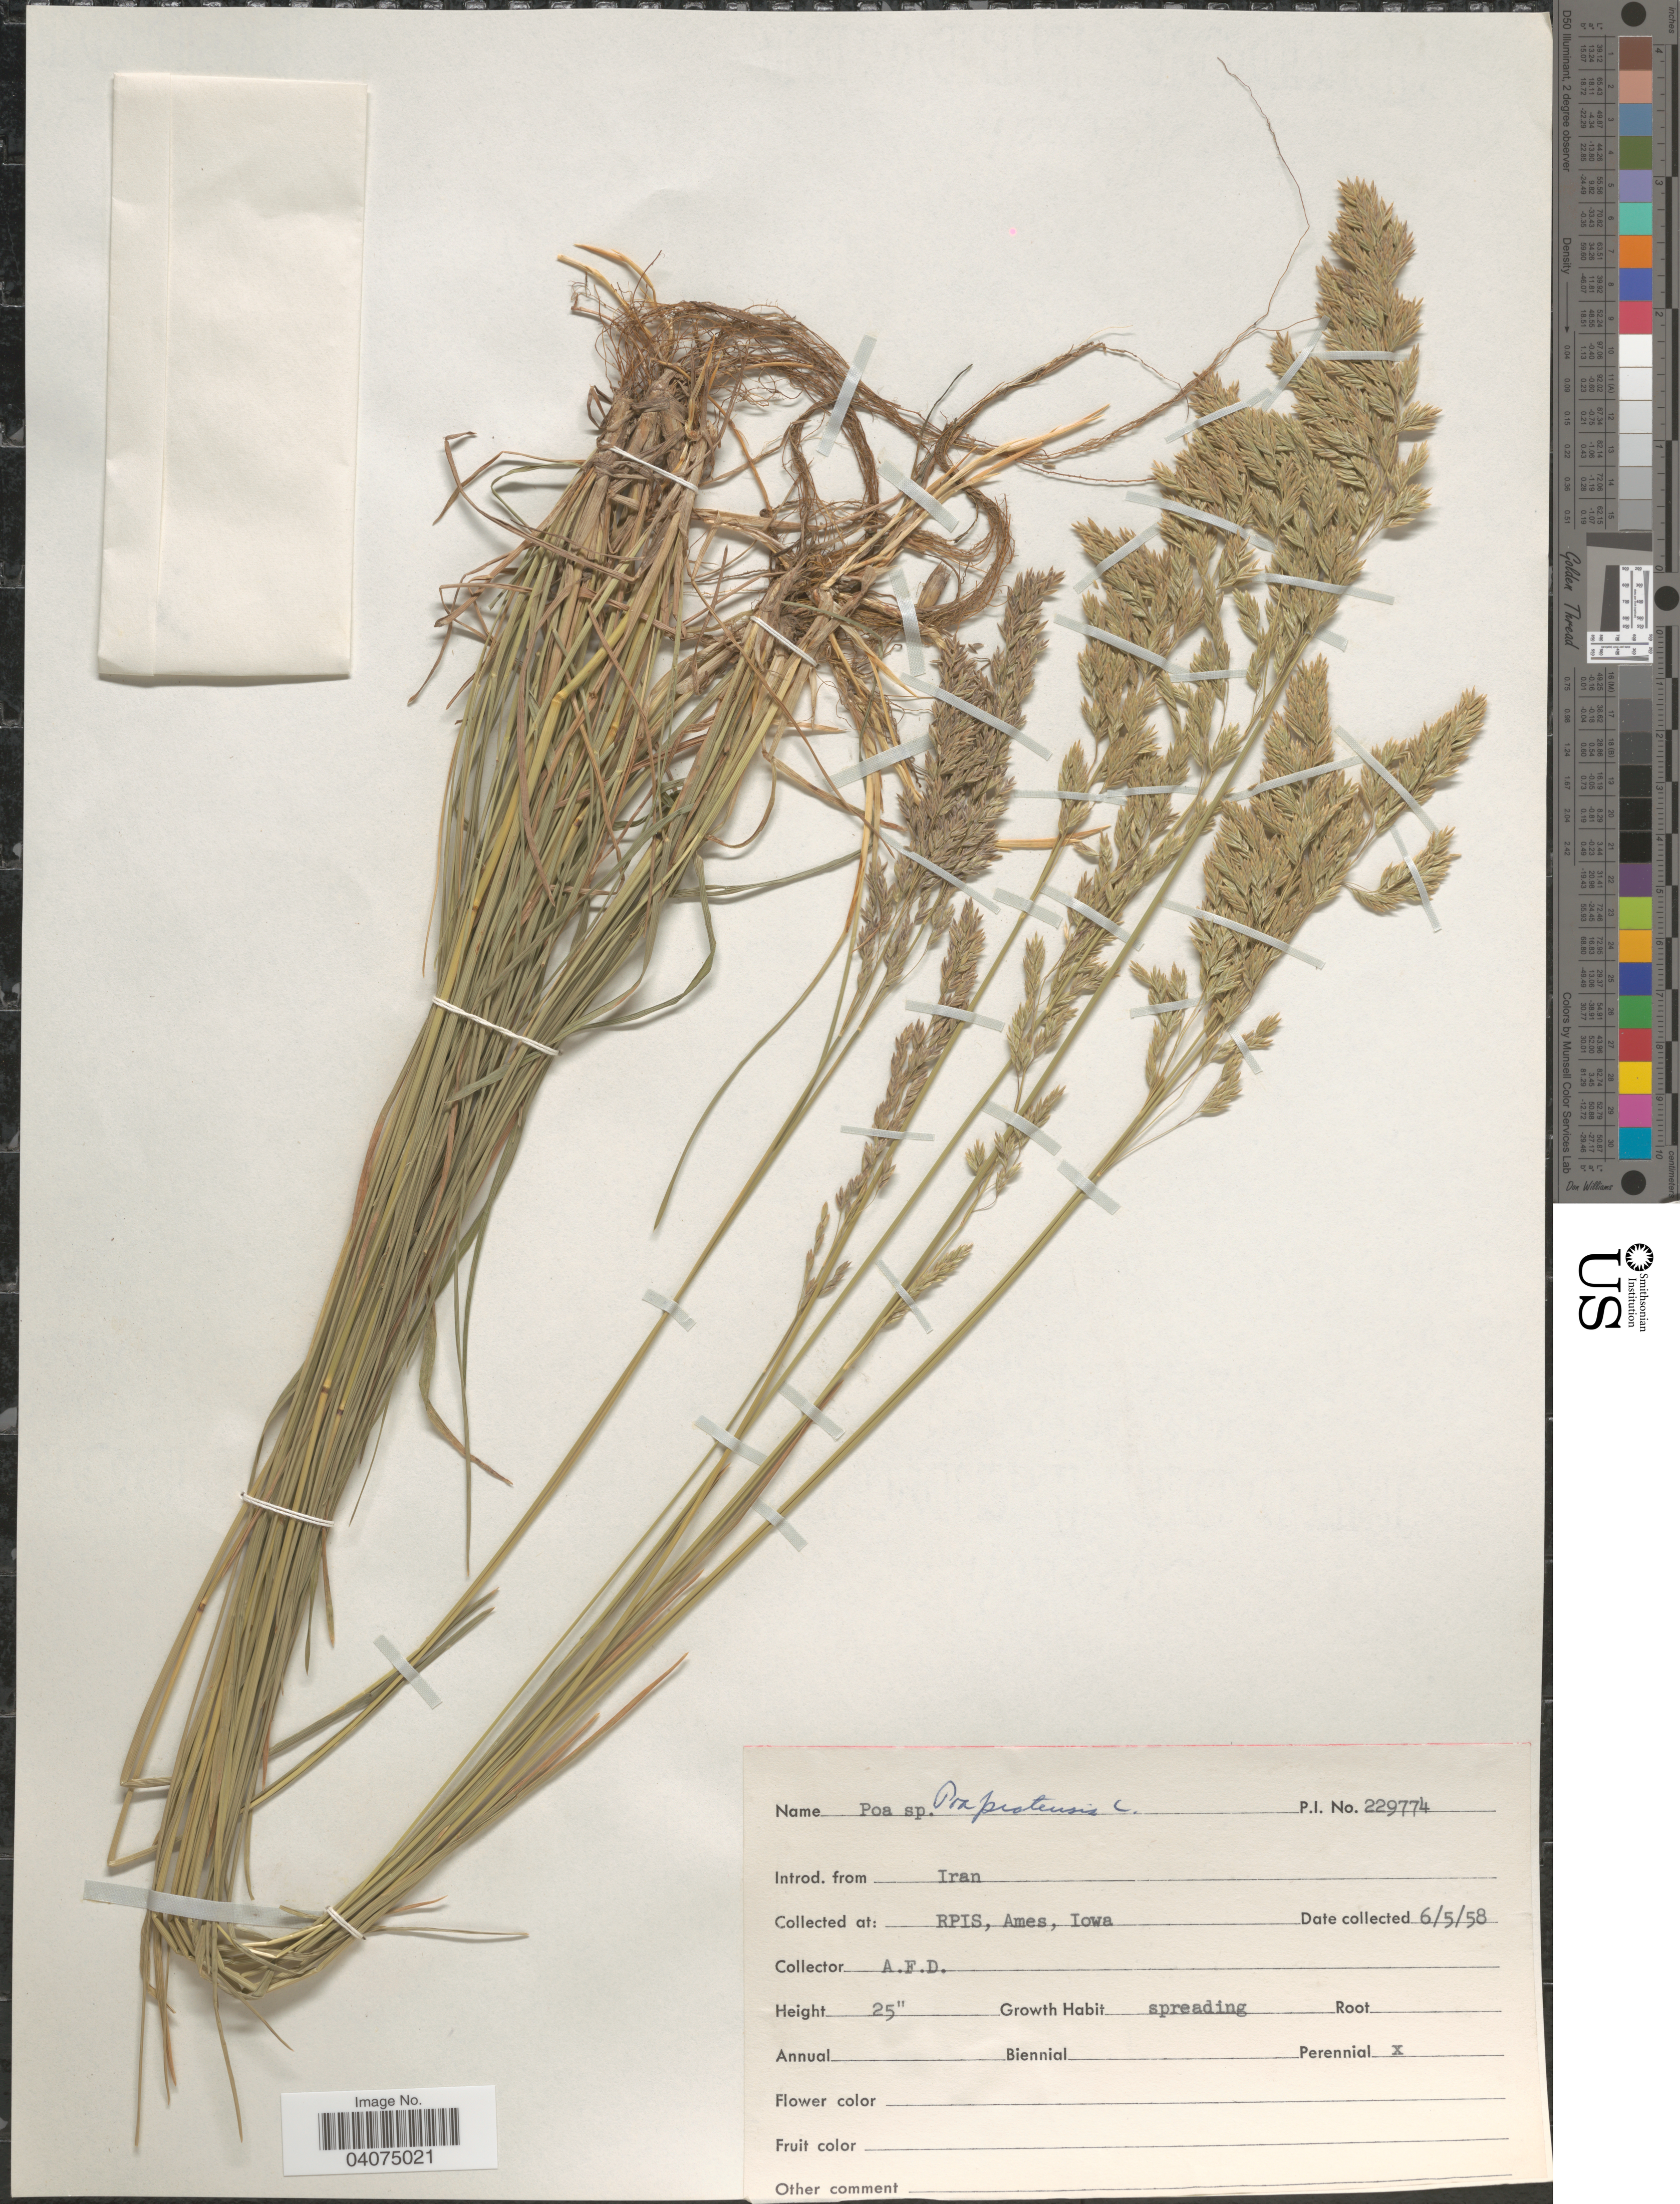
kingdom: Plantae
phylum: Tracheophyta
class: Liliopsida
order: Poales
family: Poaceae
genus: Poa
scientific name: Poa pratensis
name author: L.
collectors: A. D.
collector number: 229774?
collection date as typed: Transcribed d/m/y: 5/6/58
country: United States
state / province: Iowa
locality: RPIS, Ames.